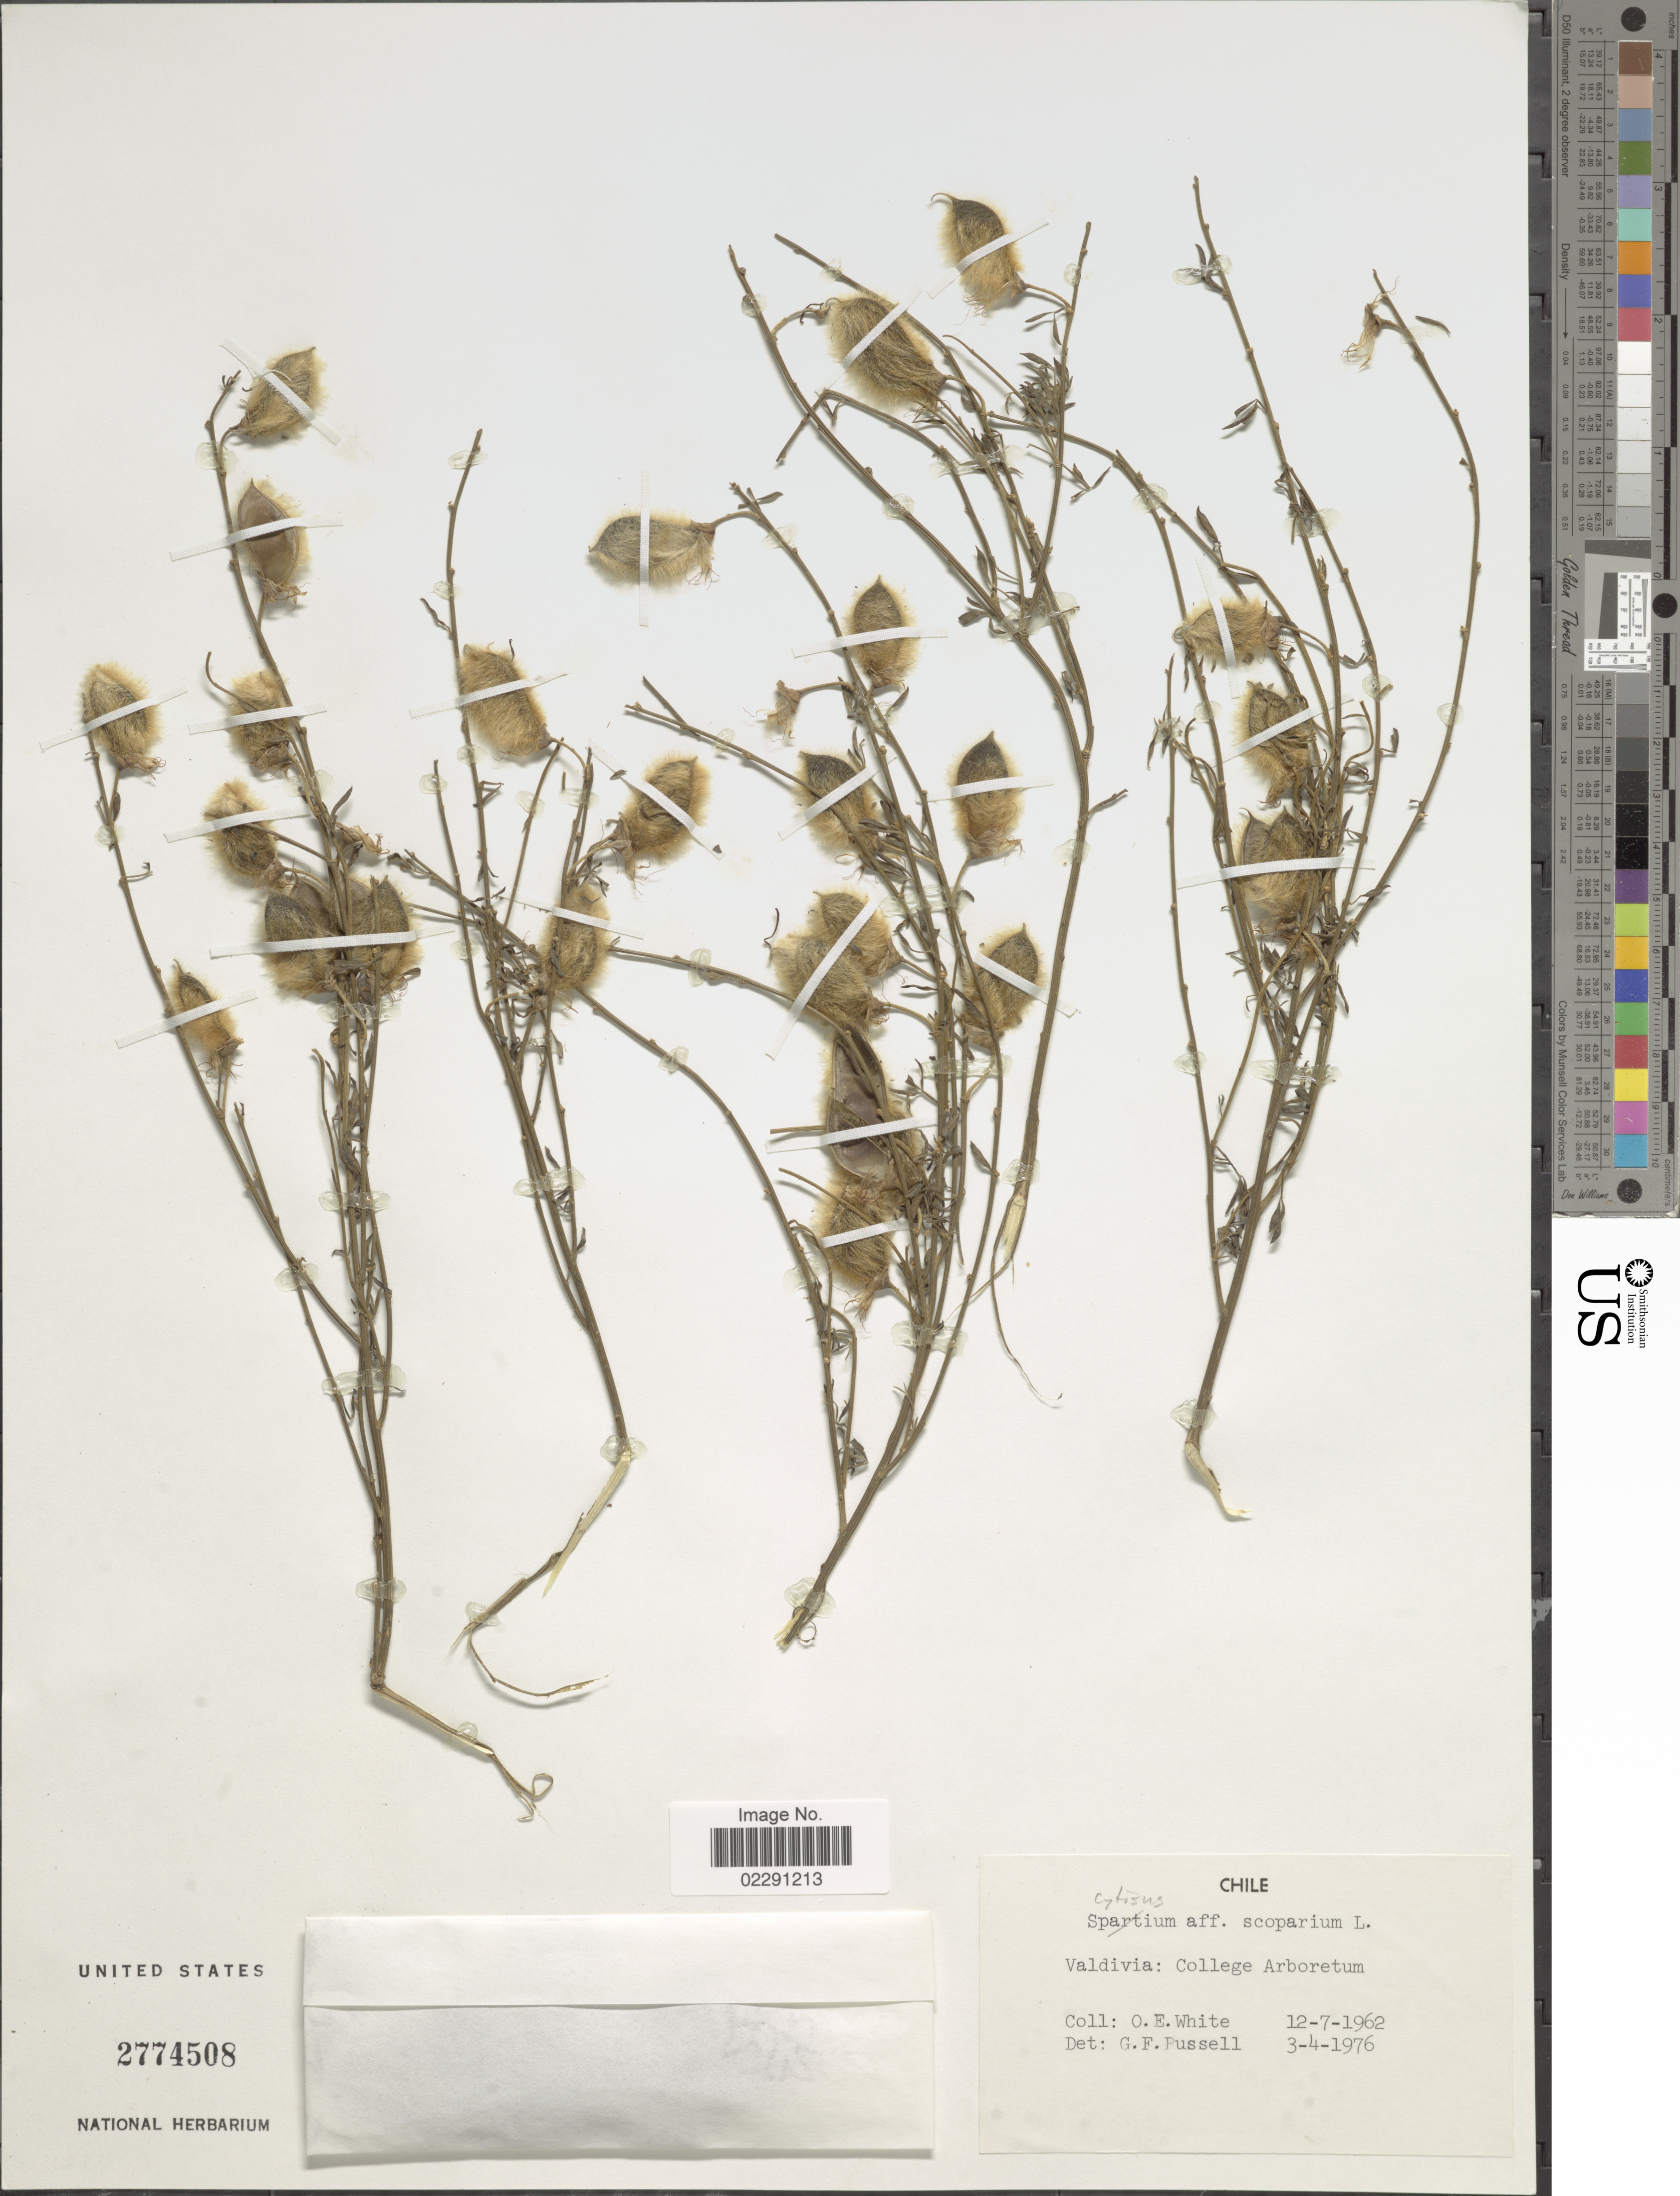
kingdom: Plantae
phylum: Tracheophyta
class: Magnoliopsida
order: Fabales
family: Fabaceae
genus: Cytisus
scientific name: Cytisus scoparius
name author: (L.) Link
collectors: O. E. White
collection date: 1962-07-12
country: Chile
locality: Valdivia: College Arboretum.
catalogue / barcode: US 2774508